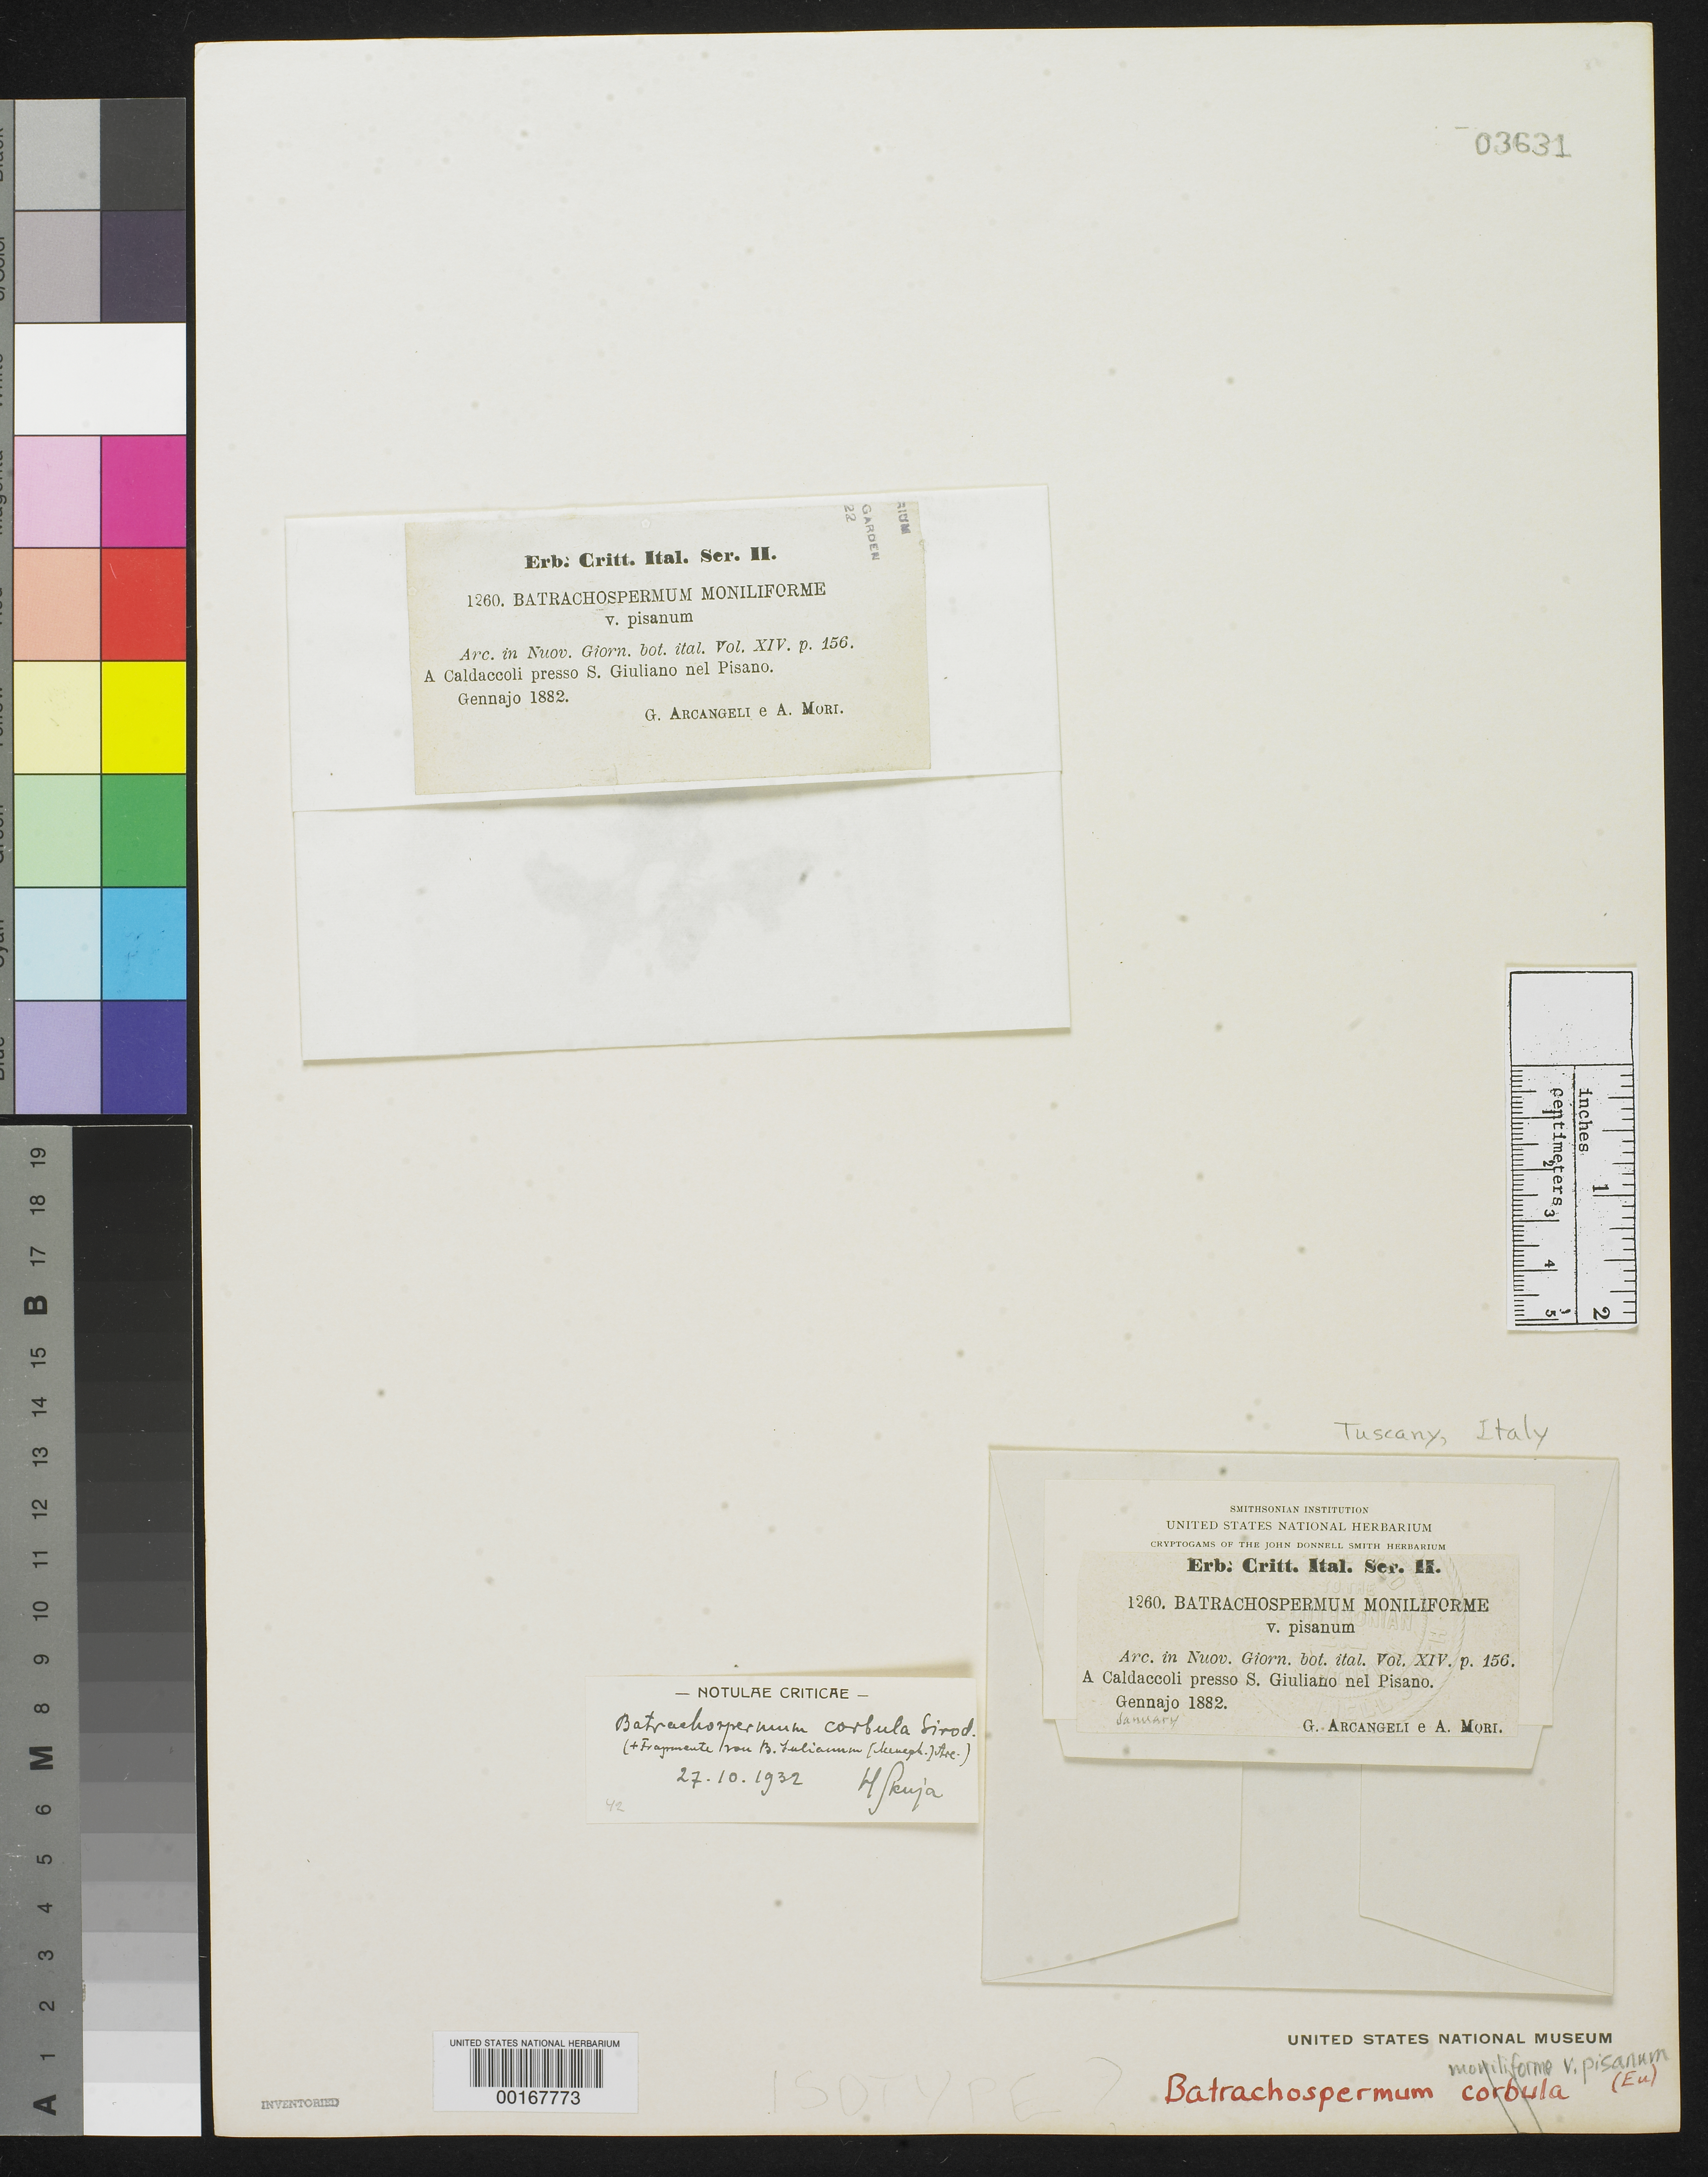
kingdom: Plantae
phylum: Rhodophyta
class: Florideophyceae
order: Batrachospermales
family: Batrachospermaceae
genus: Batrachospermum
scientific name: Batrachospermum moniliforme var. pisanum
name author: Arcang.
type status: Isotype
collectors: G. Arcangeli & A. Mori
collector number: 1260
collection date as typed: Jan 1882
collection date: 1882-01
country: Italy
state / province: Tuscany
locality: Caldaccoli, near San Giuliano Terme, Monte Pisa, Pisa Province.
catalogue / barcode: US 3631